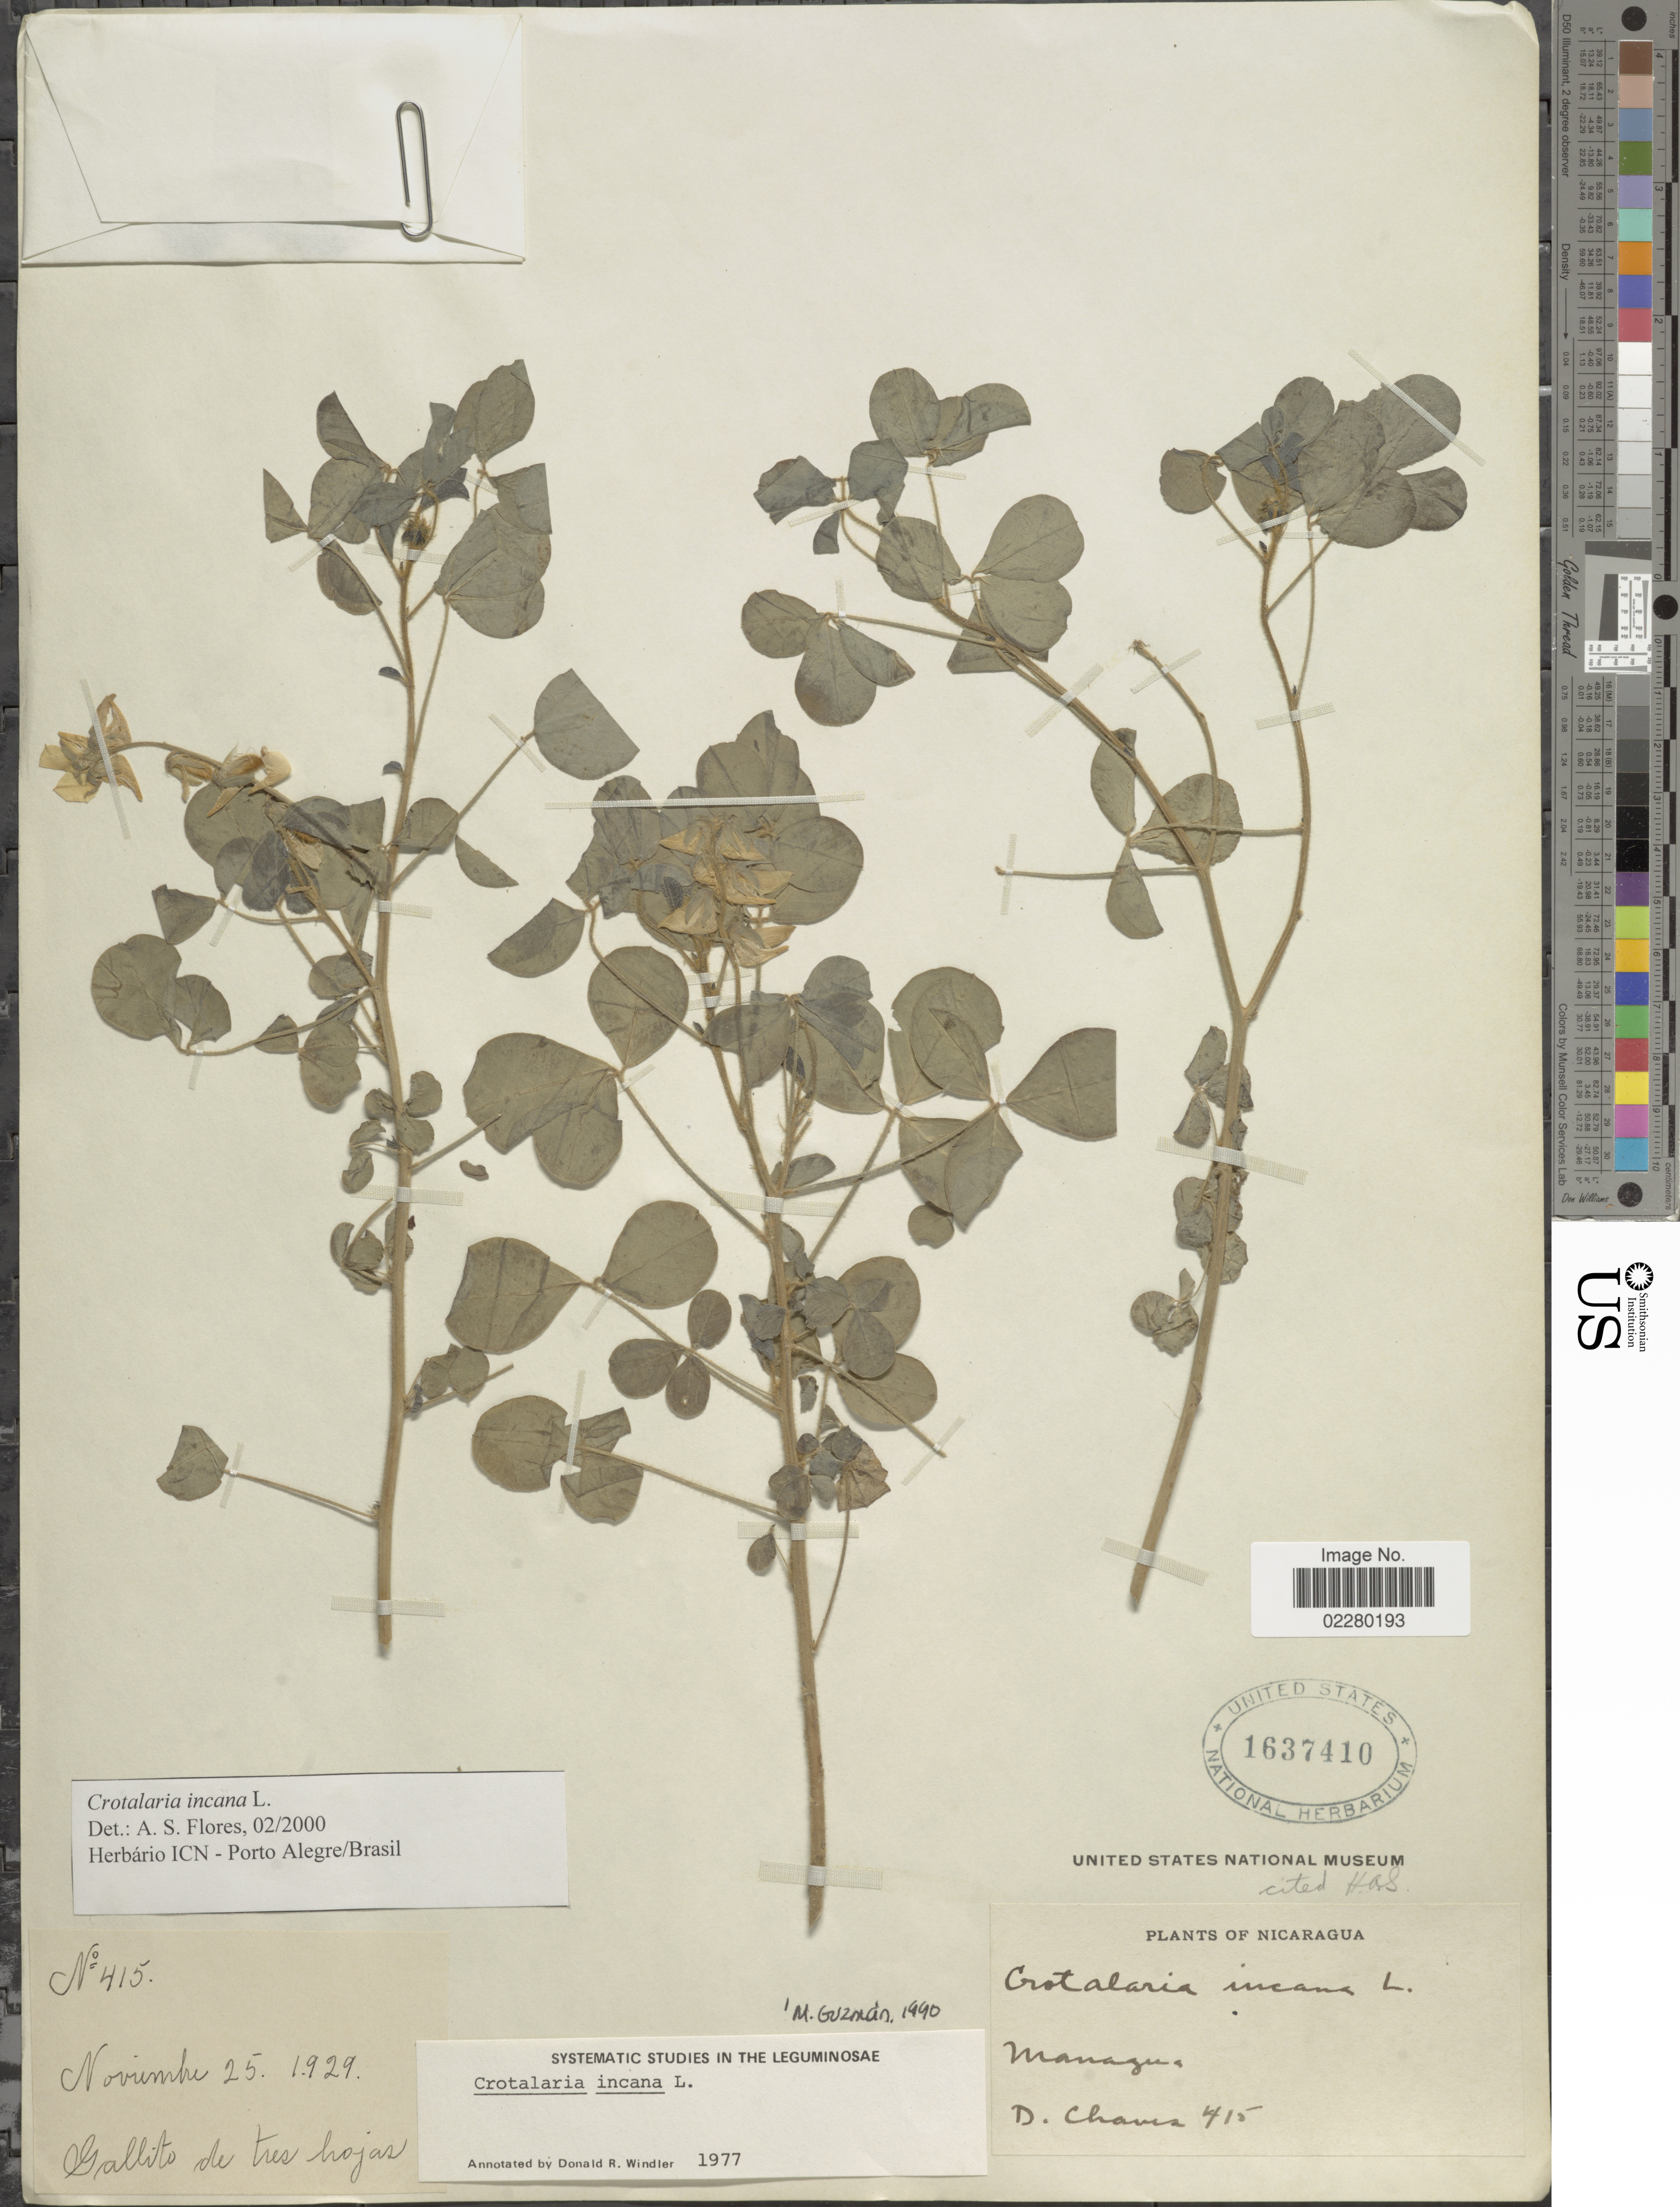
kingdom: Plantae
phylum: Tracheophyta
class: Magnoliopsida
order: Fabales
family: Fabaceae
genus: Crotalaria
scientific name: Crotalaria incana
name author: L.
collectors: D. Chaves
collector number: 415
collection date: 1929-11-25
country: Nicaragua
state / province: Managua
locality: Gallito de tres hojas.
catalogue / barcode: US 1637410